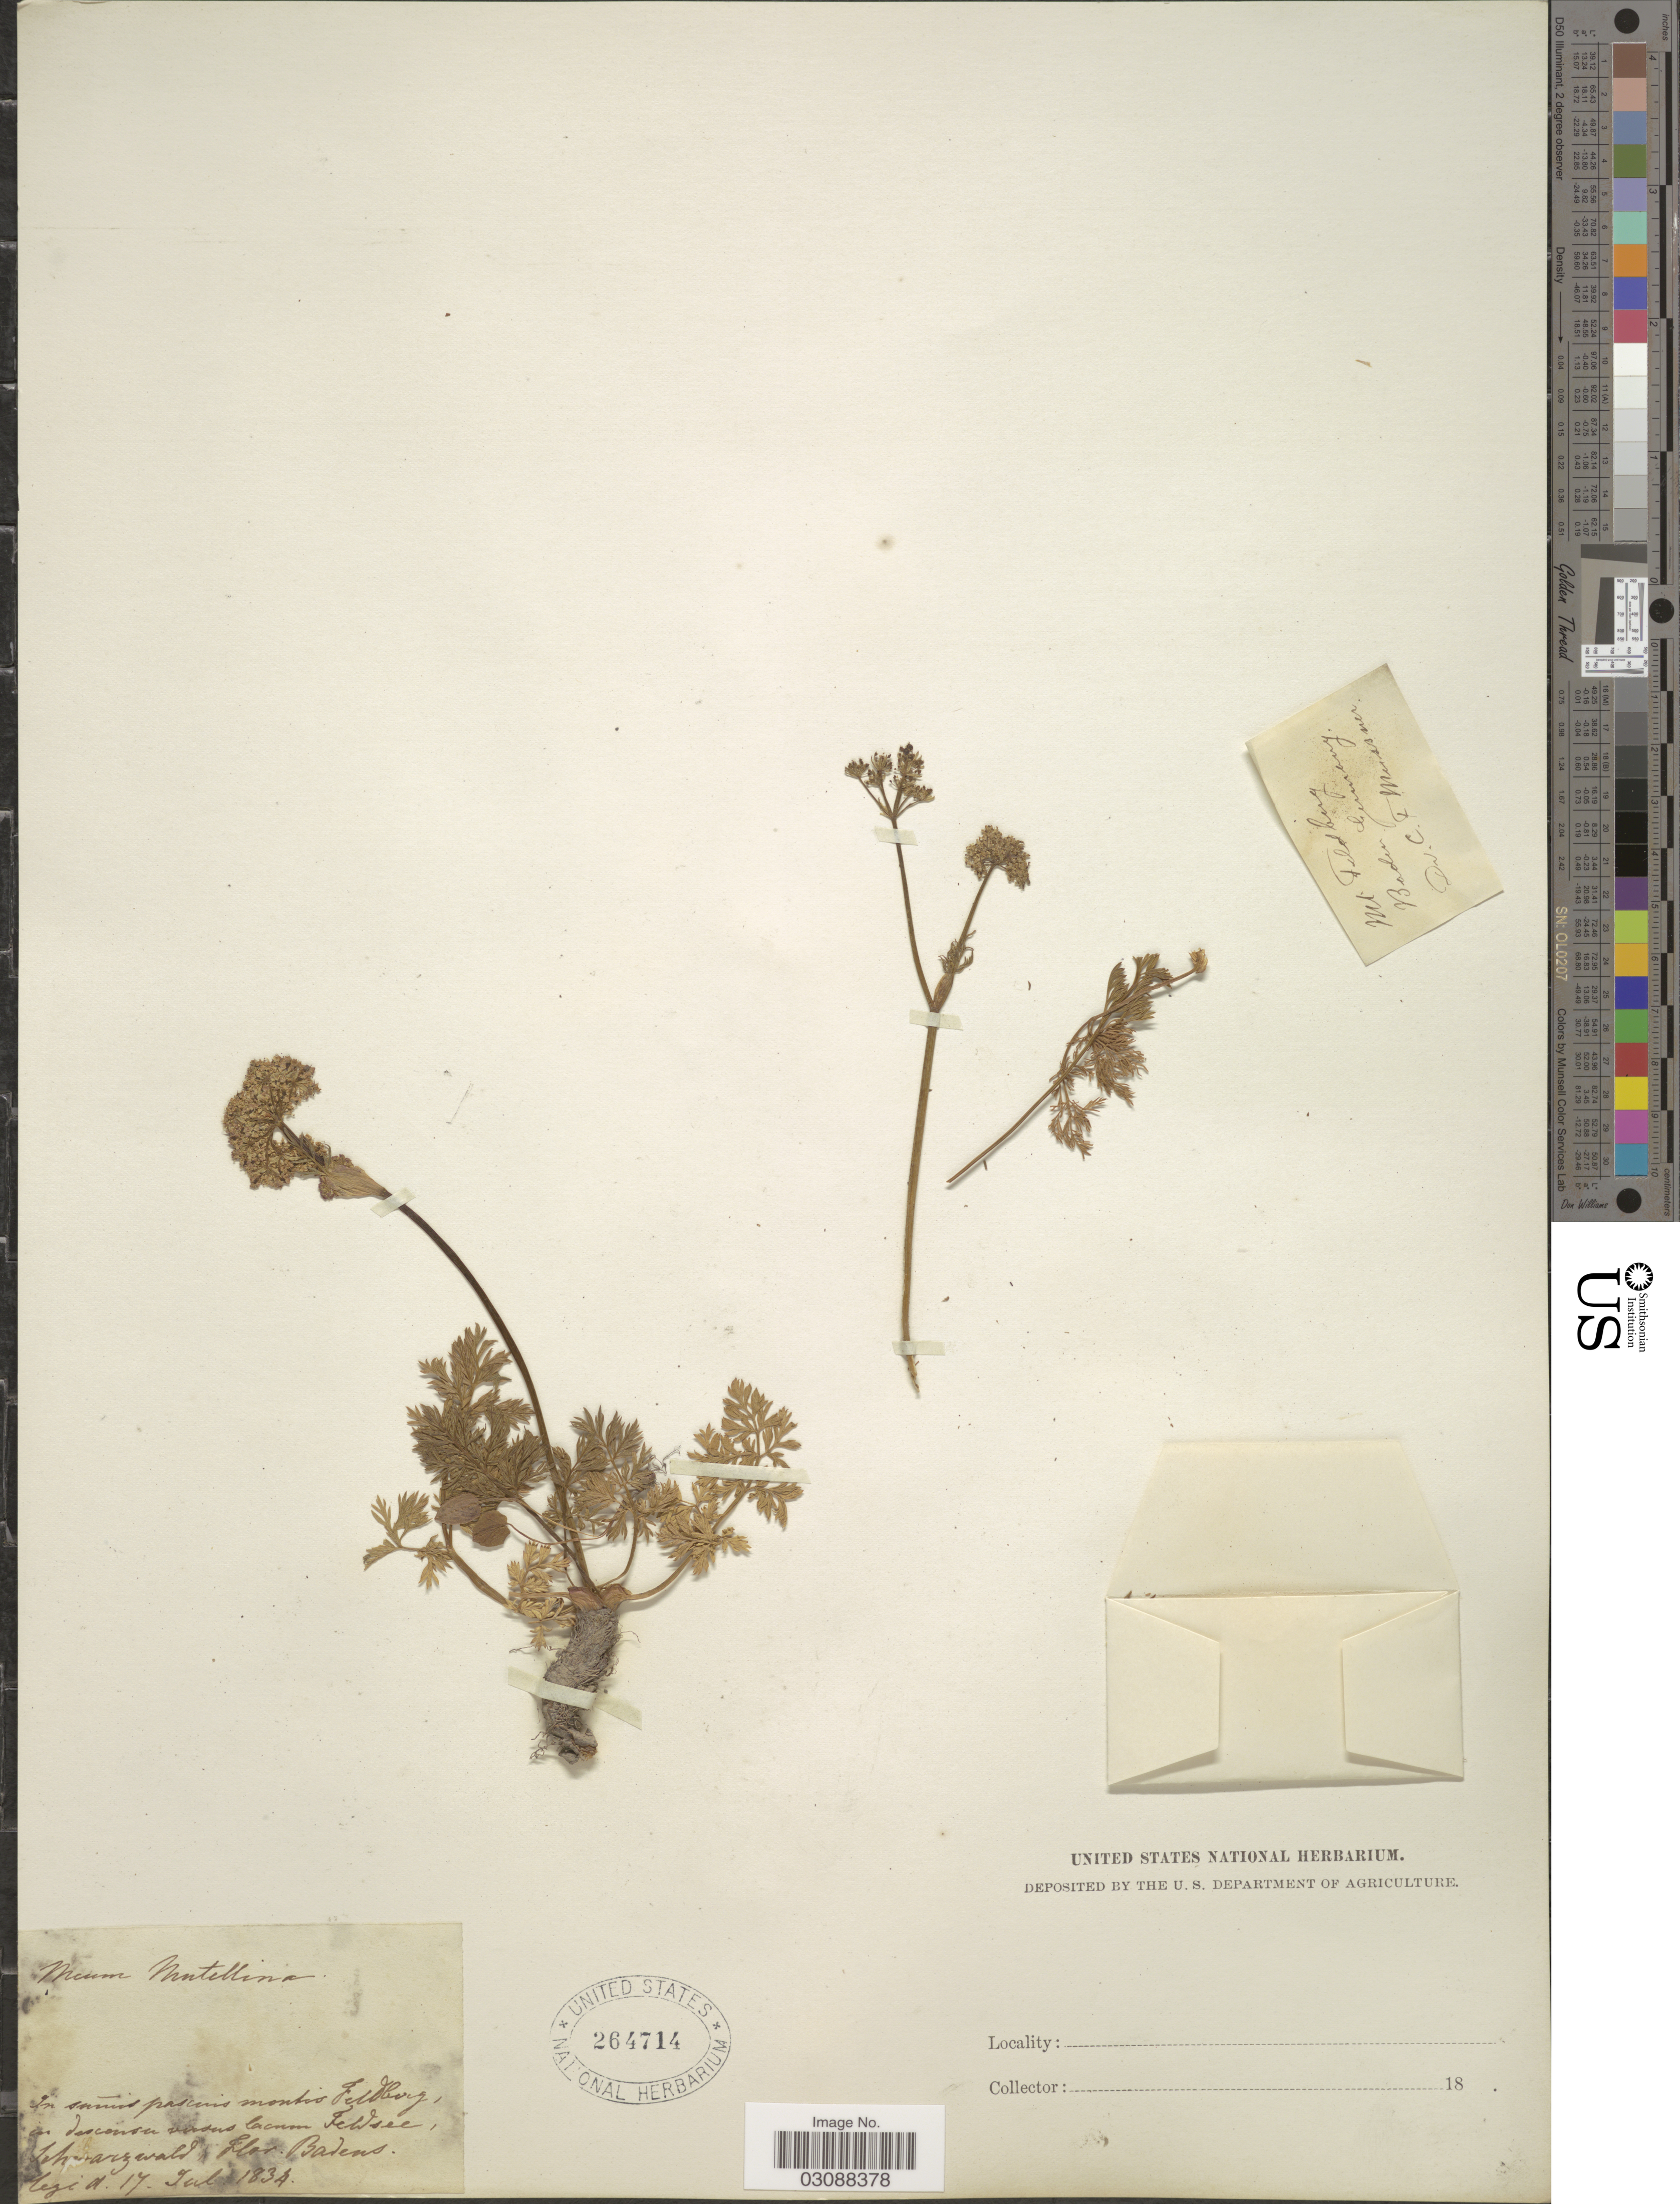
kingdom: Plantae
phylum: Tracheophyta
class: Magnoliopsida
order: Apiales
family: Apiaceae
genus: Meum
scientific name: Meum mutellina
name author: (L.) Gaertn.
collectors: C. F. W. Meissner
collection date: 1834-07-17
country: Germany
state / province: Baden-Württemberg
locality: Montis Feldberg. Baden.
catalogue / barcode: US 264714